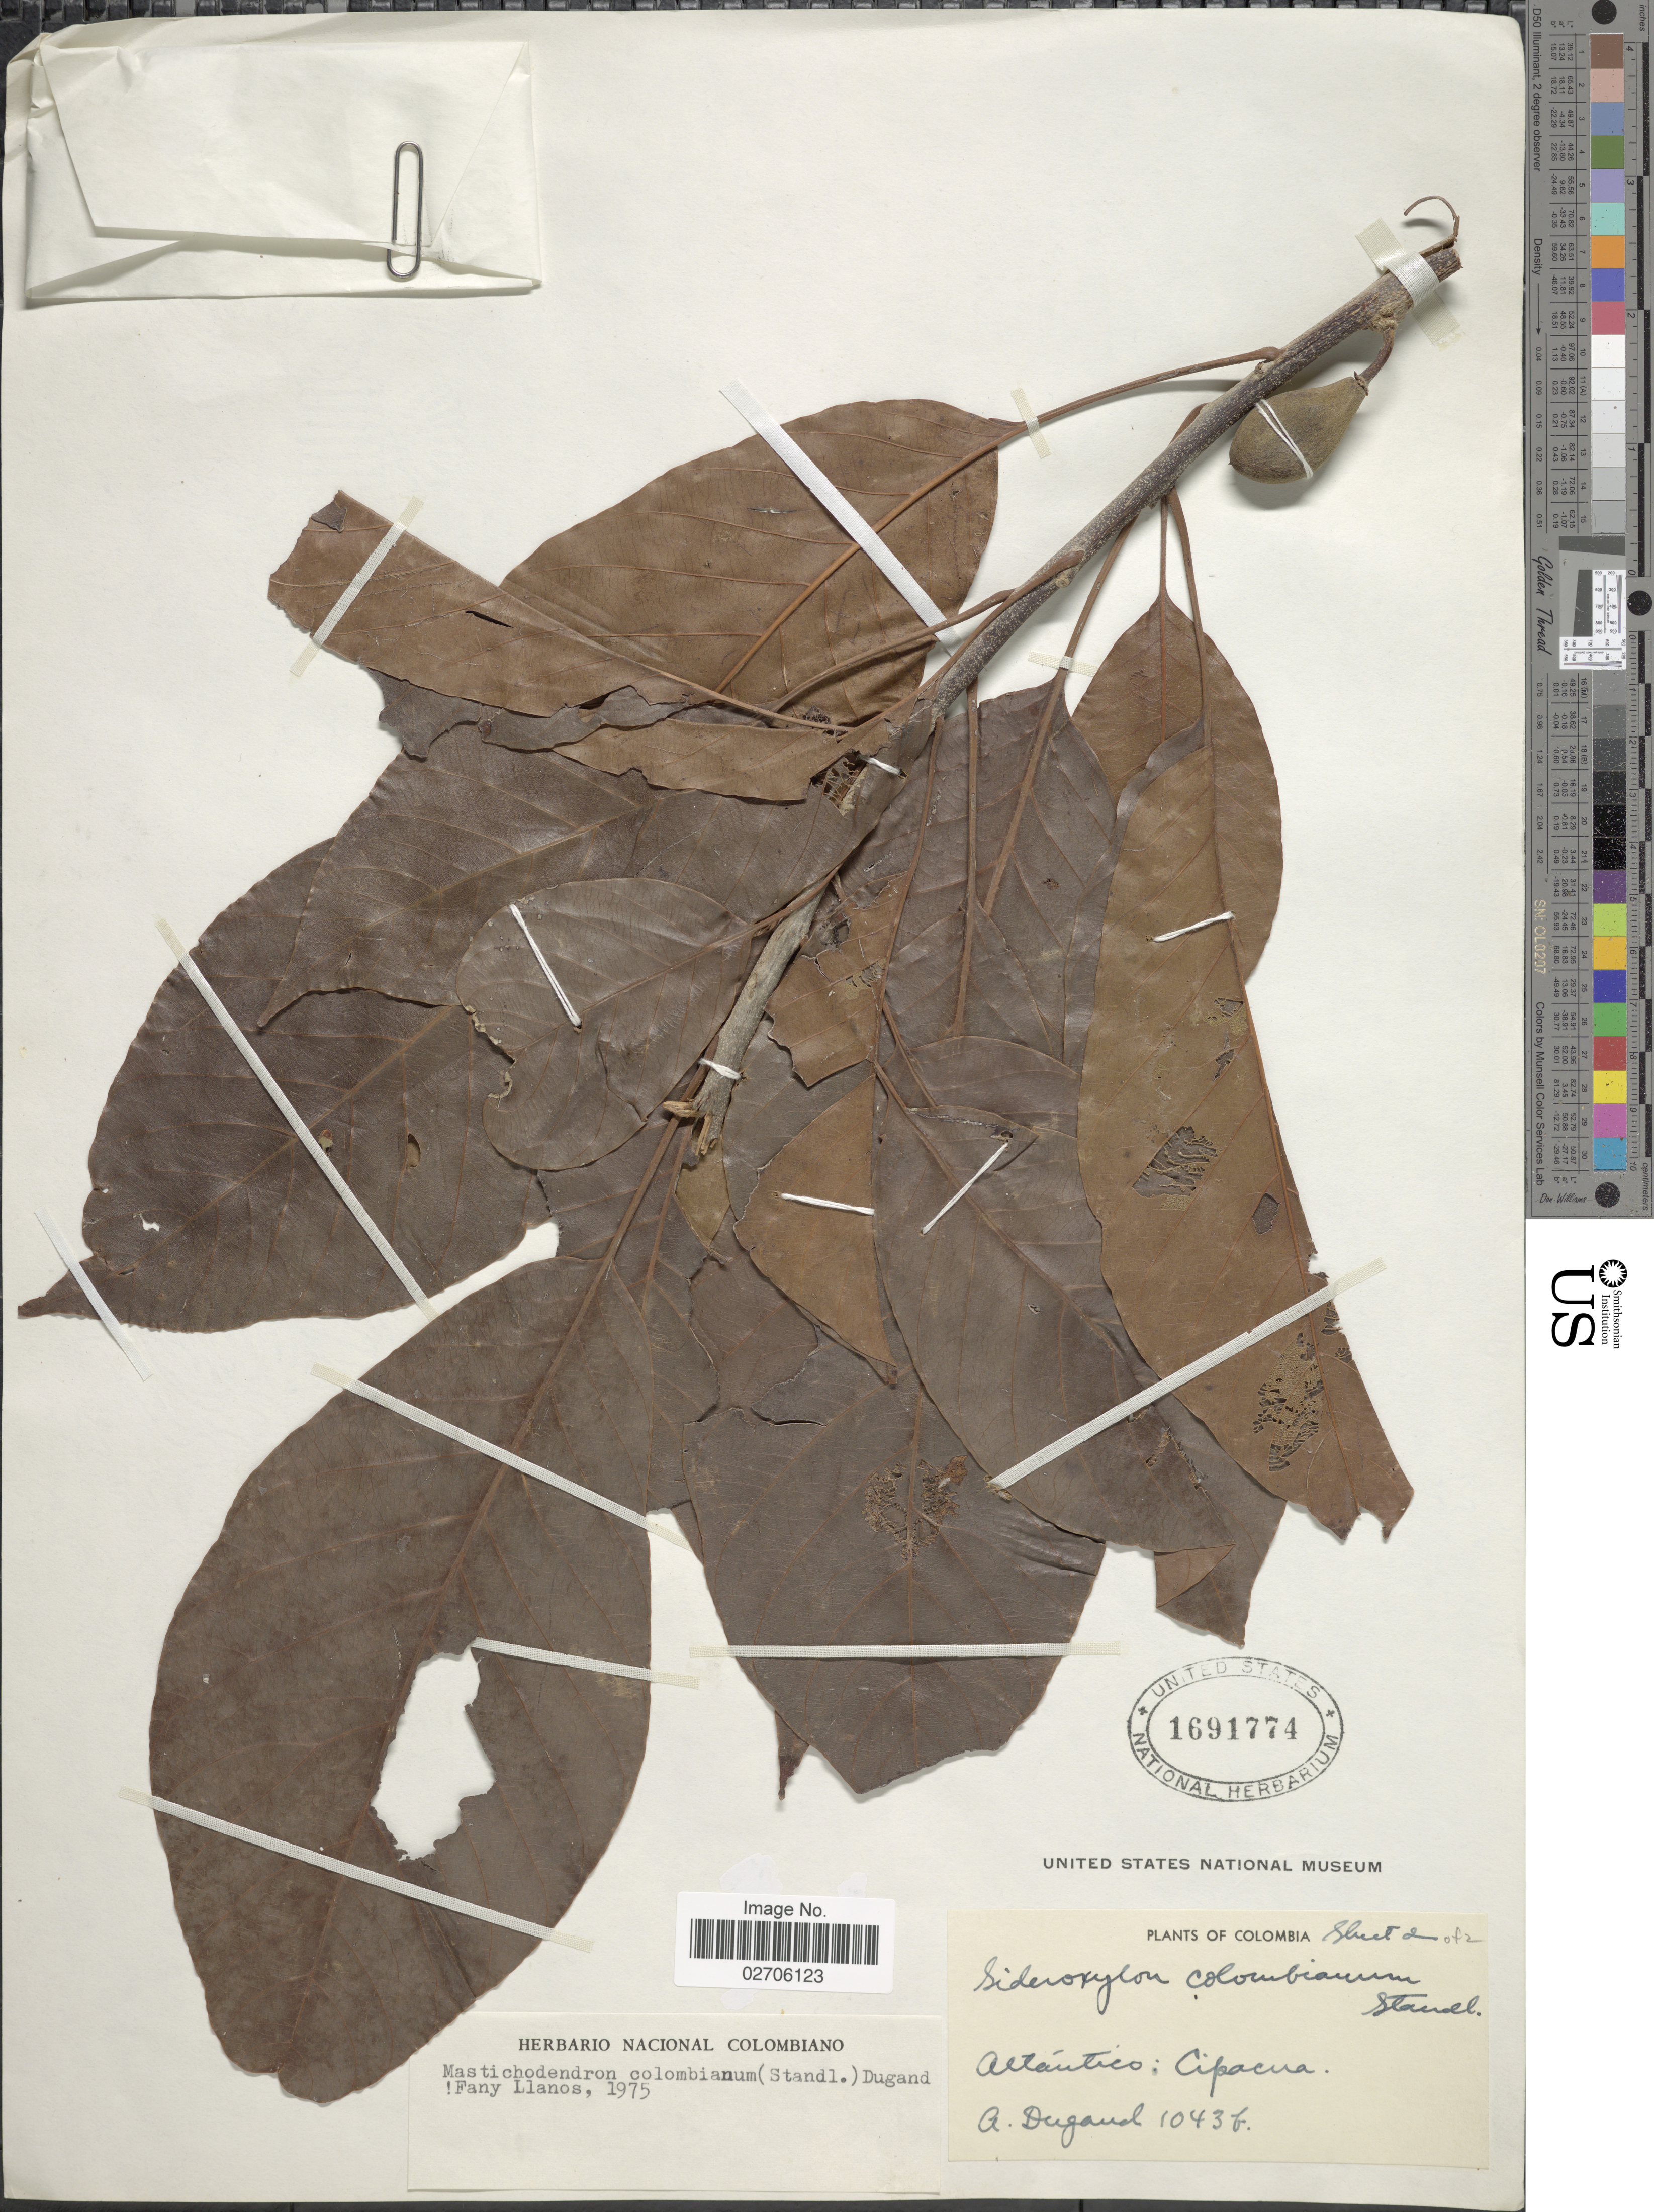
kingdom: Plantae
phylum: Tracheophyta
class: Magnoliopsida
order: Ericales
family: Sapotaceae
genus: Pradosia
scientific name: Pradosia colombiana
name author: (Standl.) T.D. Penn. ex T.J. Ayers & Boufford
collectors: A. Dugand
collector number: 1043b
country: Colombia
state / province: Atlántico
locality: Cipacua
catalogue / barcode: US 1691774